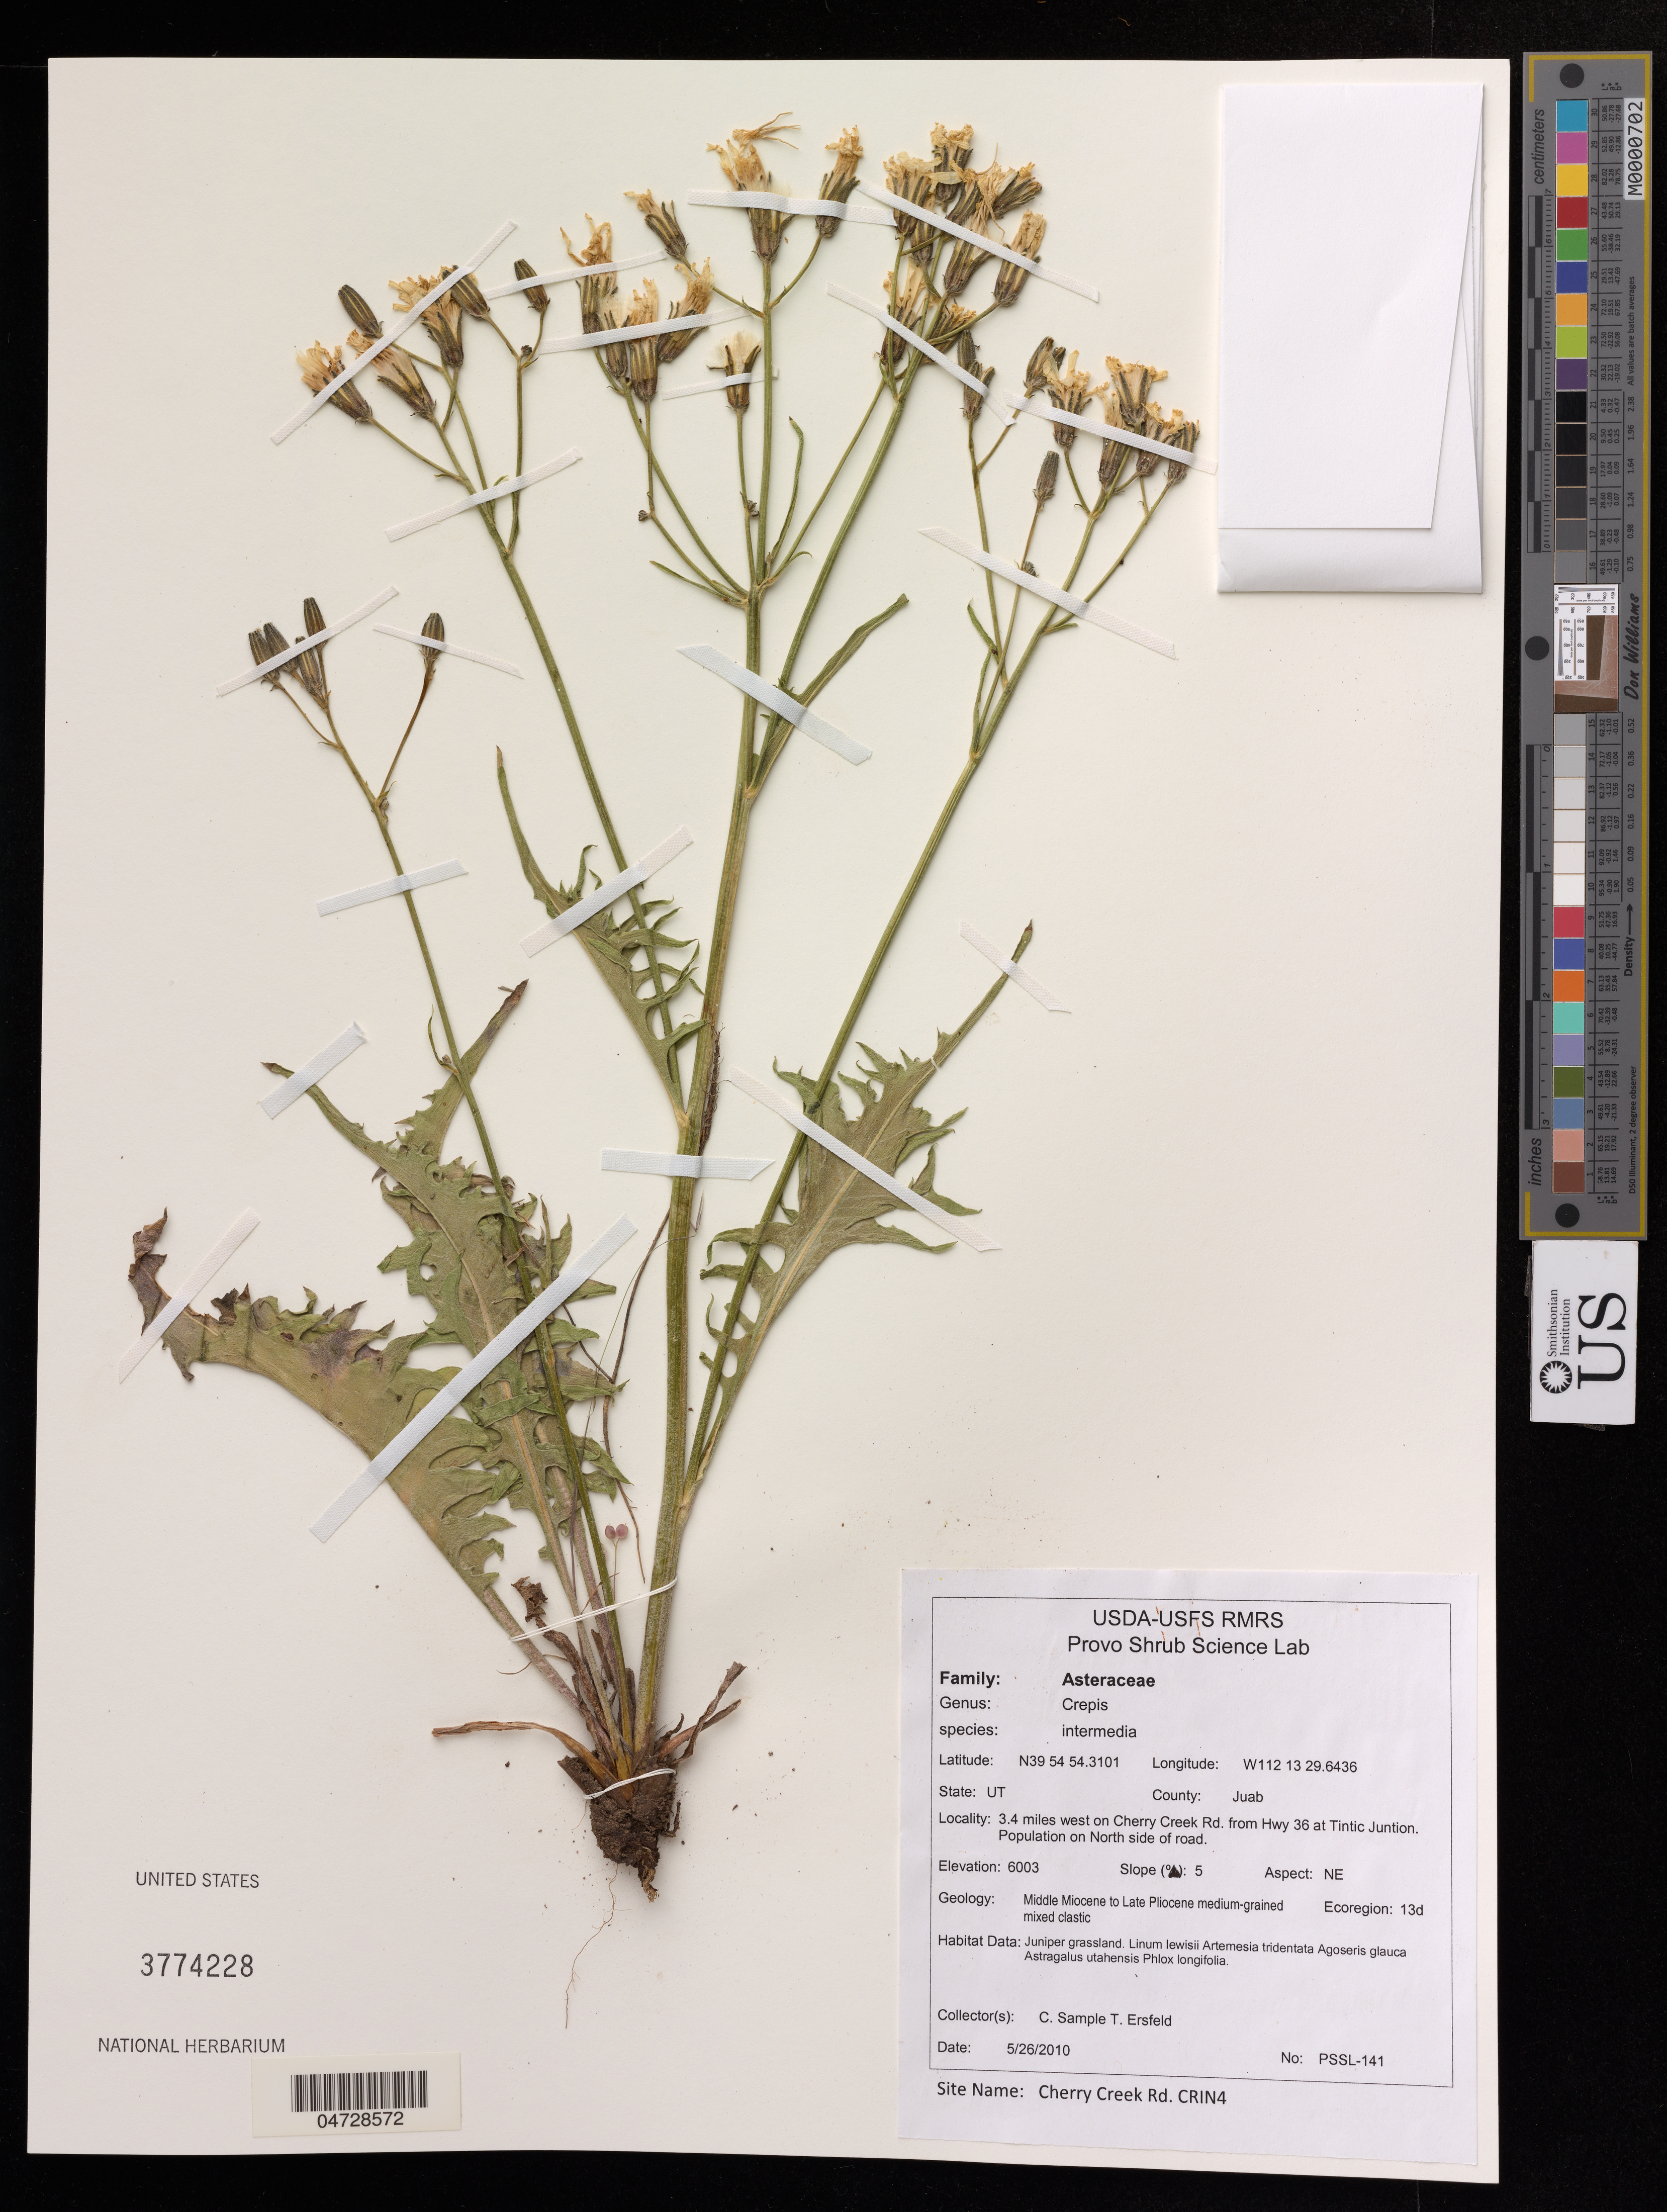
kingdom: Plantae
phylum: Tracheophyta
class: Magnoliopsida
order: Asterales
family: Asteraceae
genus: Crepis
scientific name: Crepis intermedia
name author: A. Gray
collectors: C. Sample & T. Ersfeld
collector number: PSSL-141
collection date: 2010-05-26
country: United States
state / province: Utah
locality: County: Juab, 3.4 miles west on Cherry Creek Rd. from Hwy 36 at Tintic Junction, Population on North side of road.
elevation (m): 1830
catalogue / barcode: US 3774228